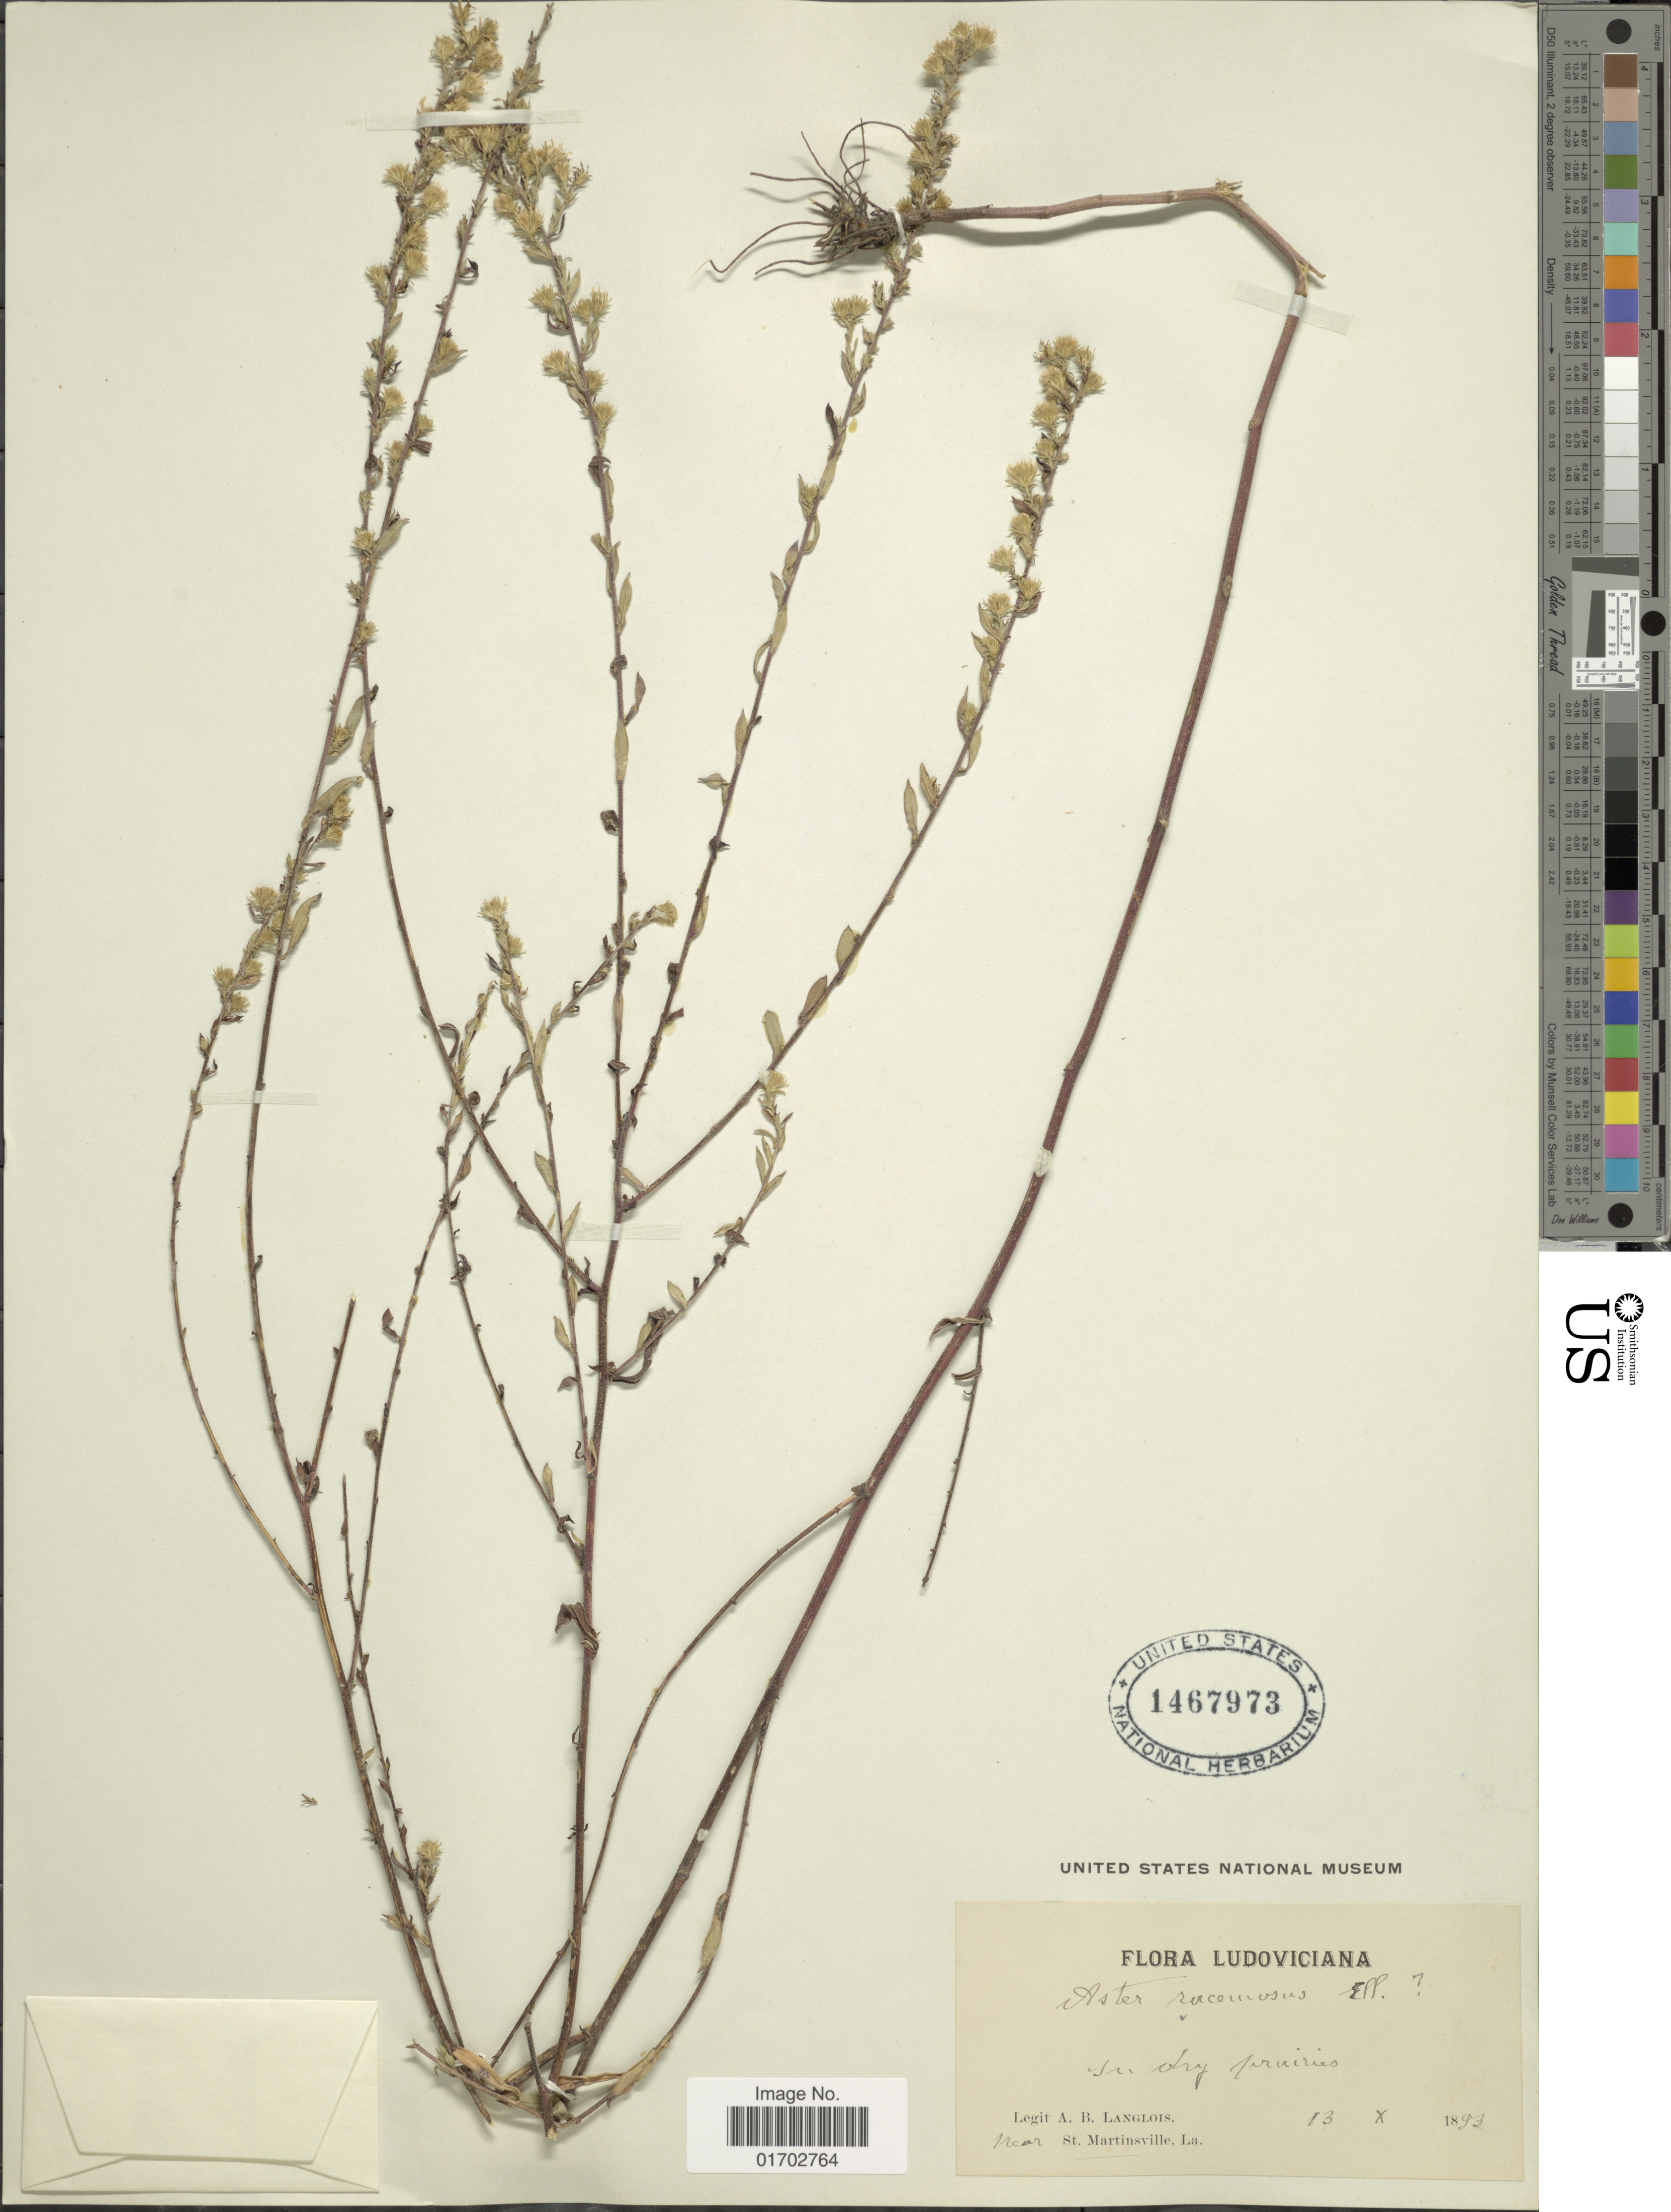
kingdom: Plantae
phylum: Tracheophyta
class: Magnoliopsida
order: Asterales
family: Asteraceae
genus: Symphyotrichum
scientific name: Symphyotrichum racemosum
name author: (Elliott) G.L. Nesom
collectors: A. Langlois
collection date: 1893-10-13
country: United States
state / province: Louisiana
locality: Near St. Martinsville. Ludoviciana.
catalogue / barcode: US 1467973